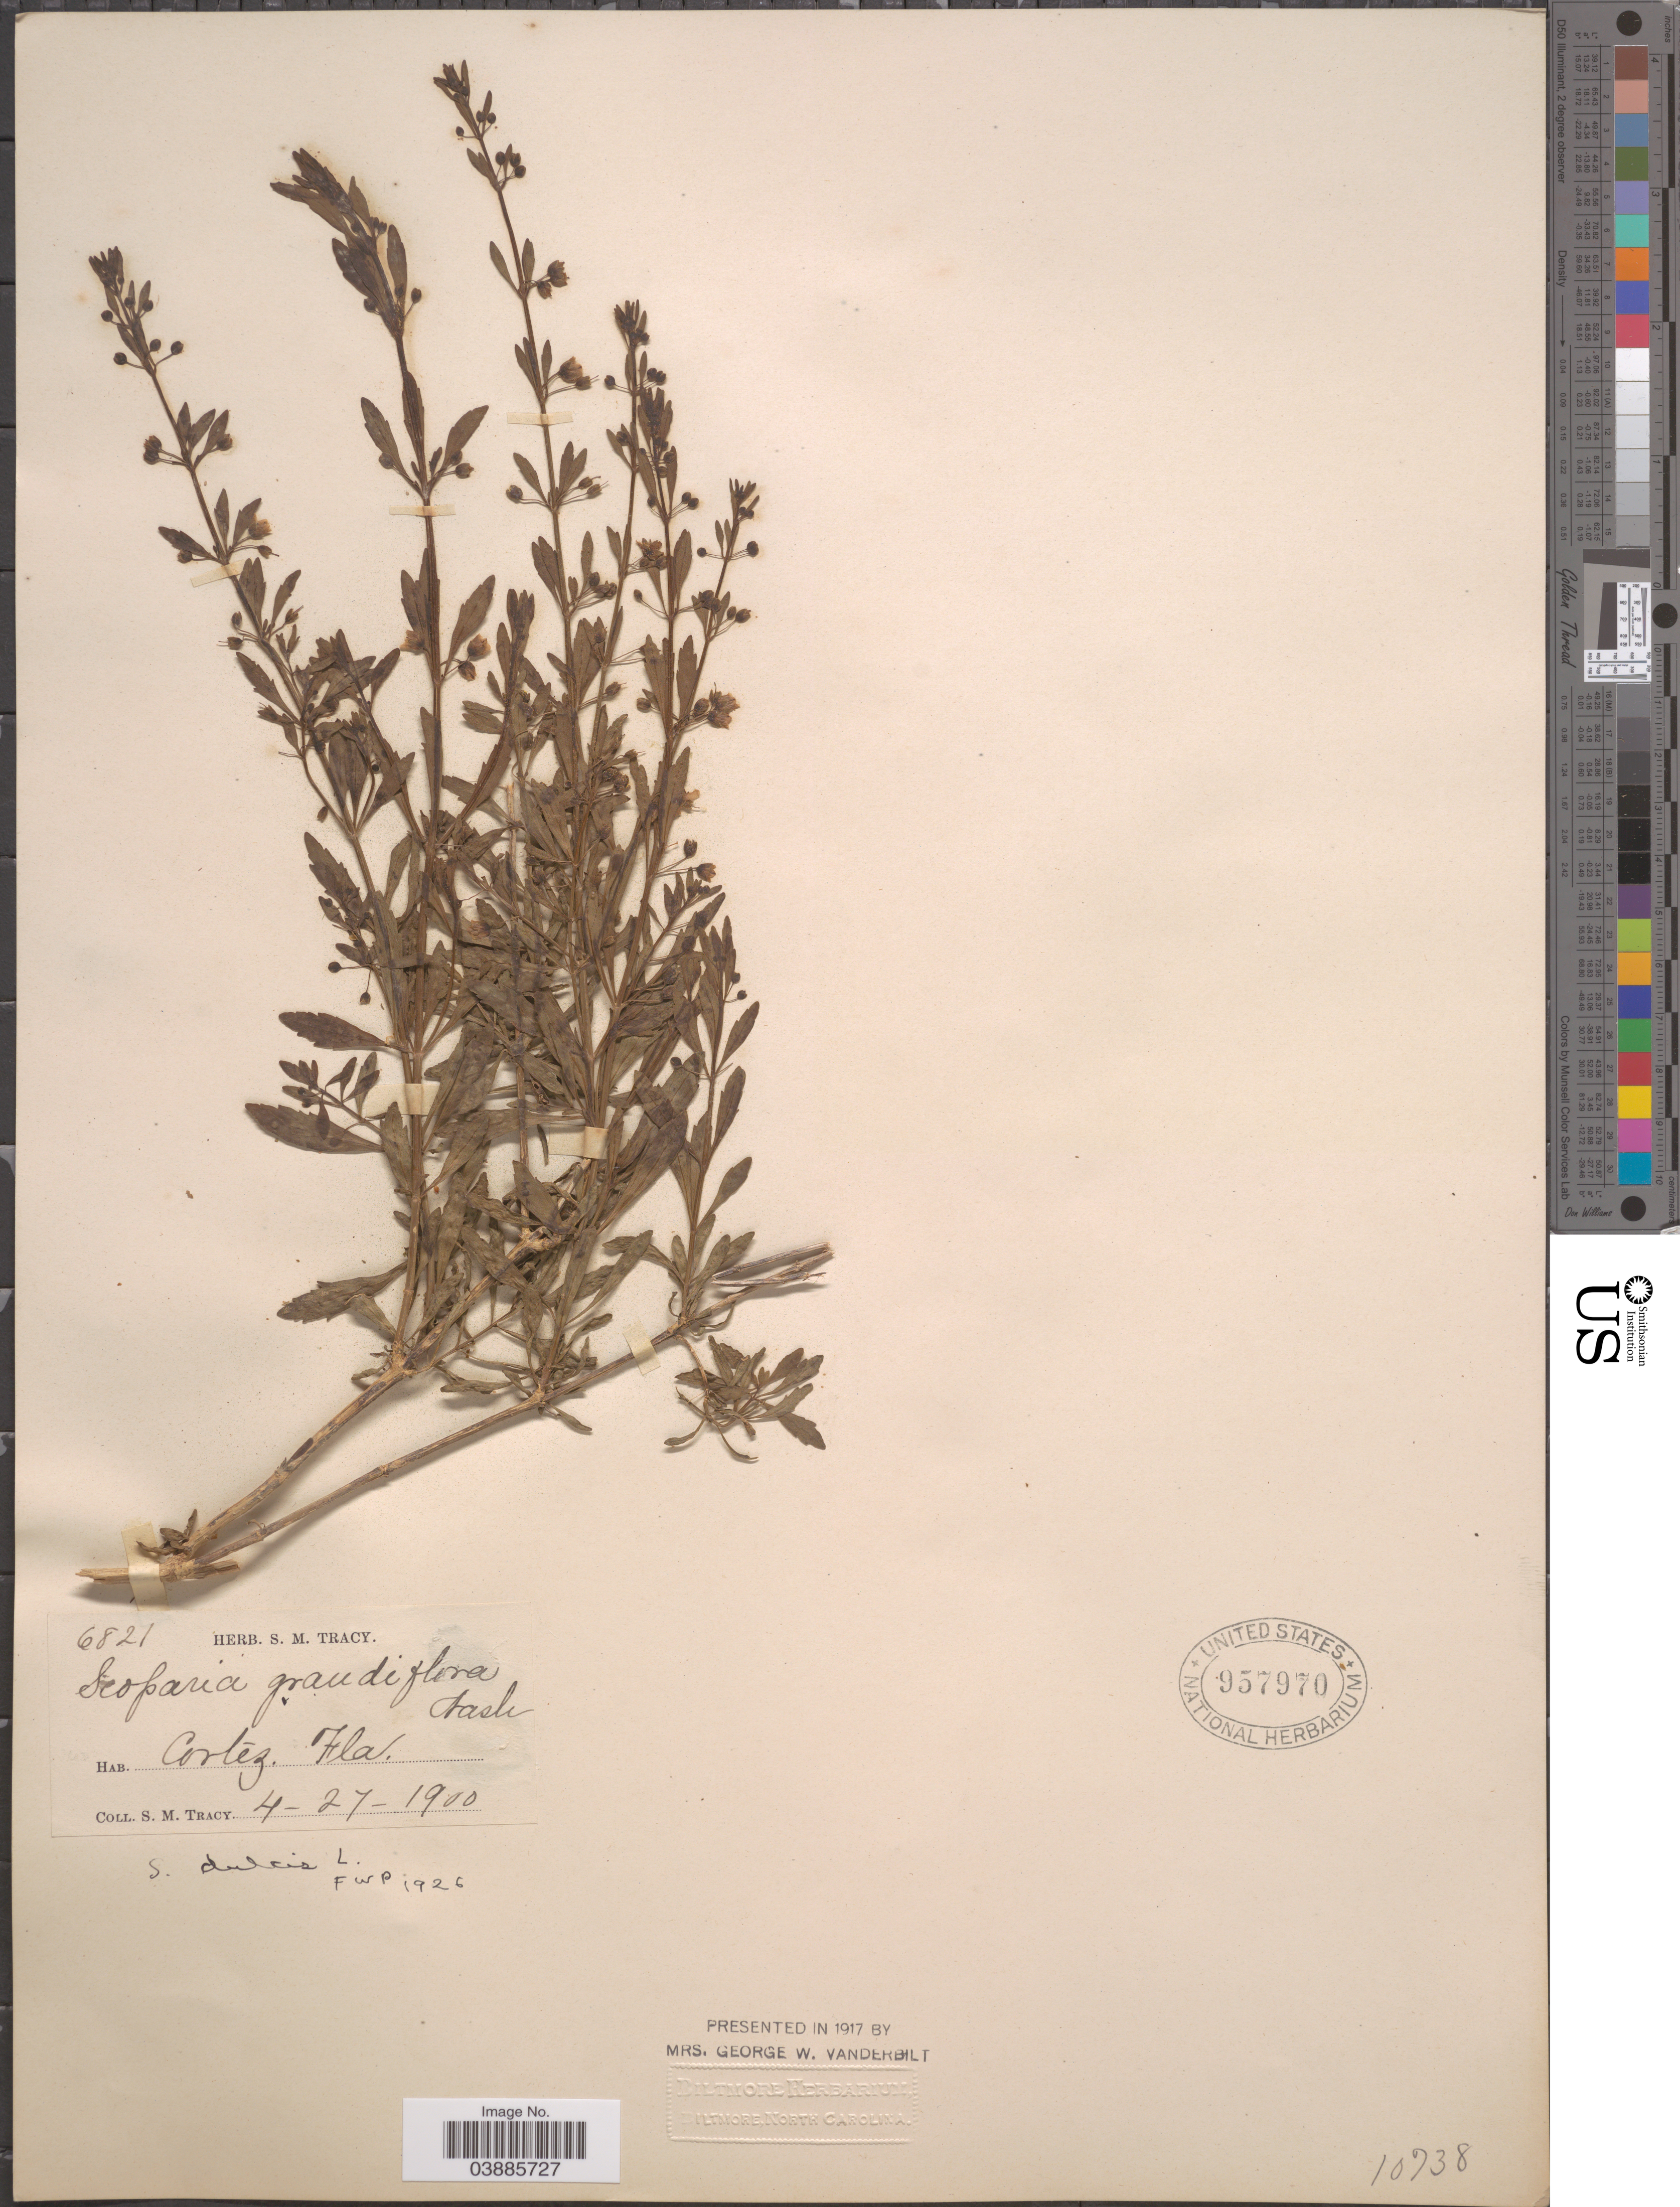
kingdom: Plantae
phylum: Tracheophyta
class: Magnoliopsida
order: Lamiales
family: Plantaginaceae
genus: Scoparia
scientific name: Scoparia dulcis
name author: L.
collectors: S. M. Tracy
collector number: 6821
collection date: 1900-04-27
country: United States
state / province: Florida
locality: Cortez.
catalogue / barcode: US 957970